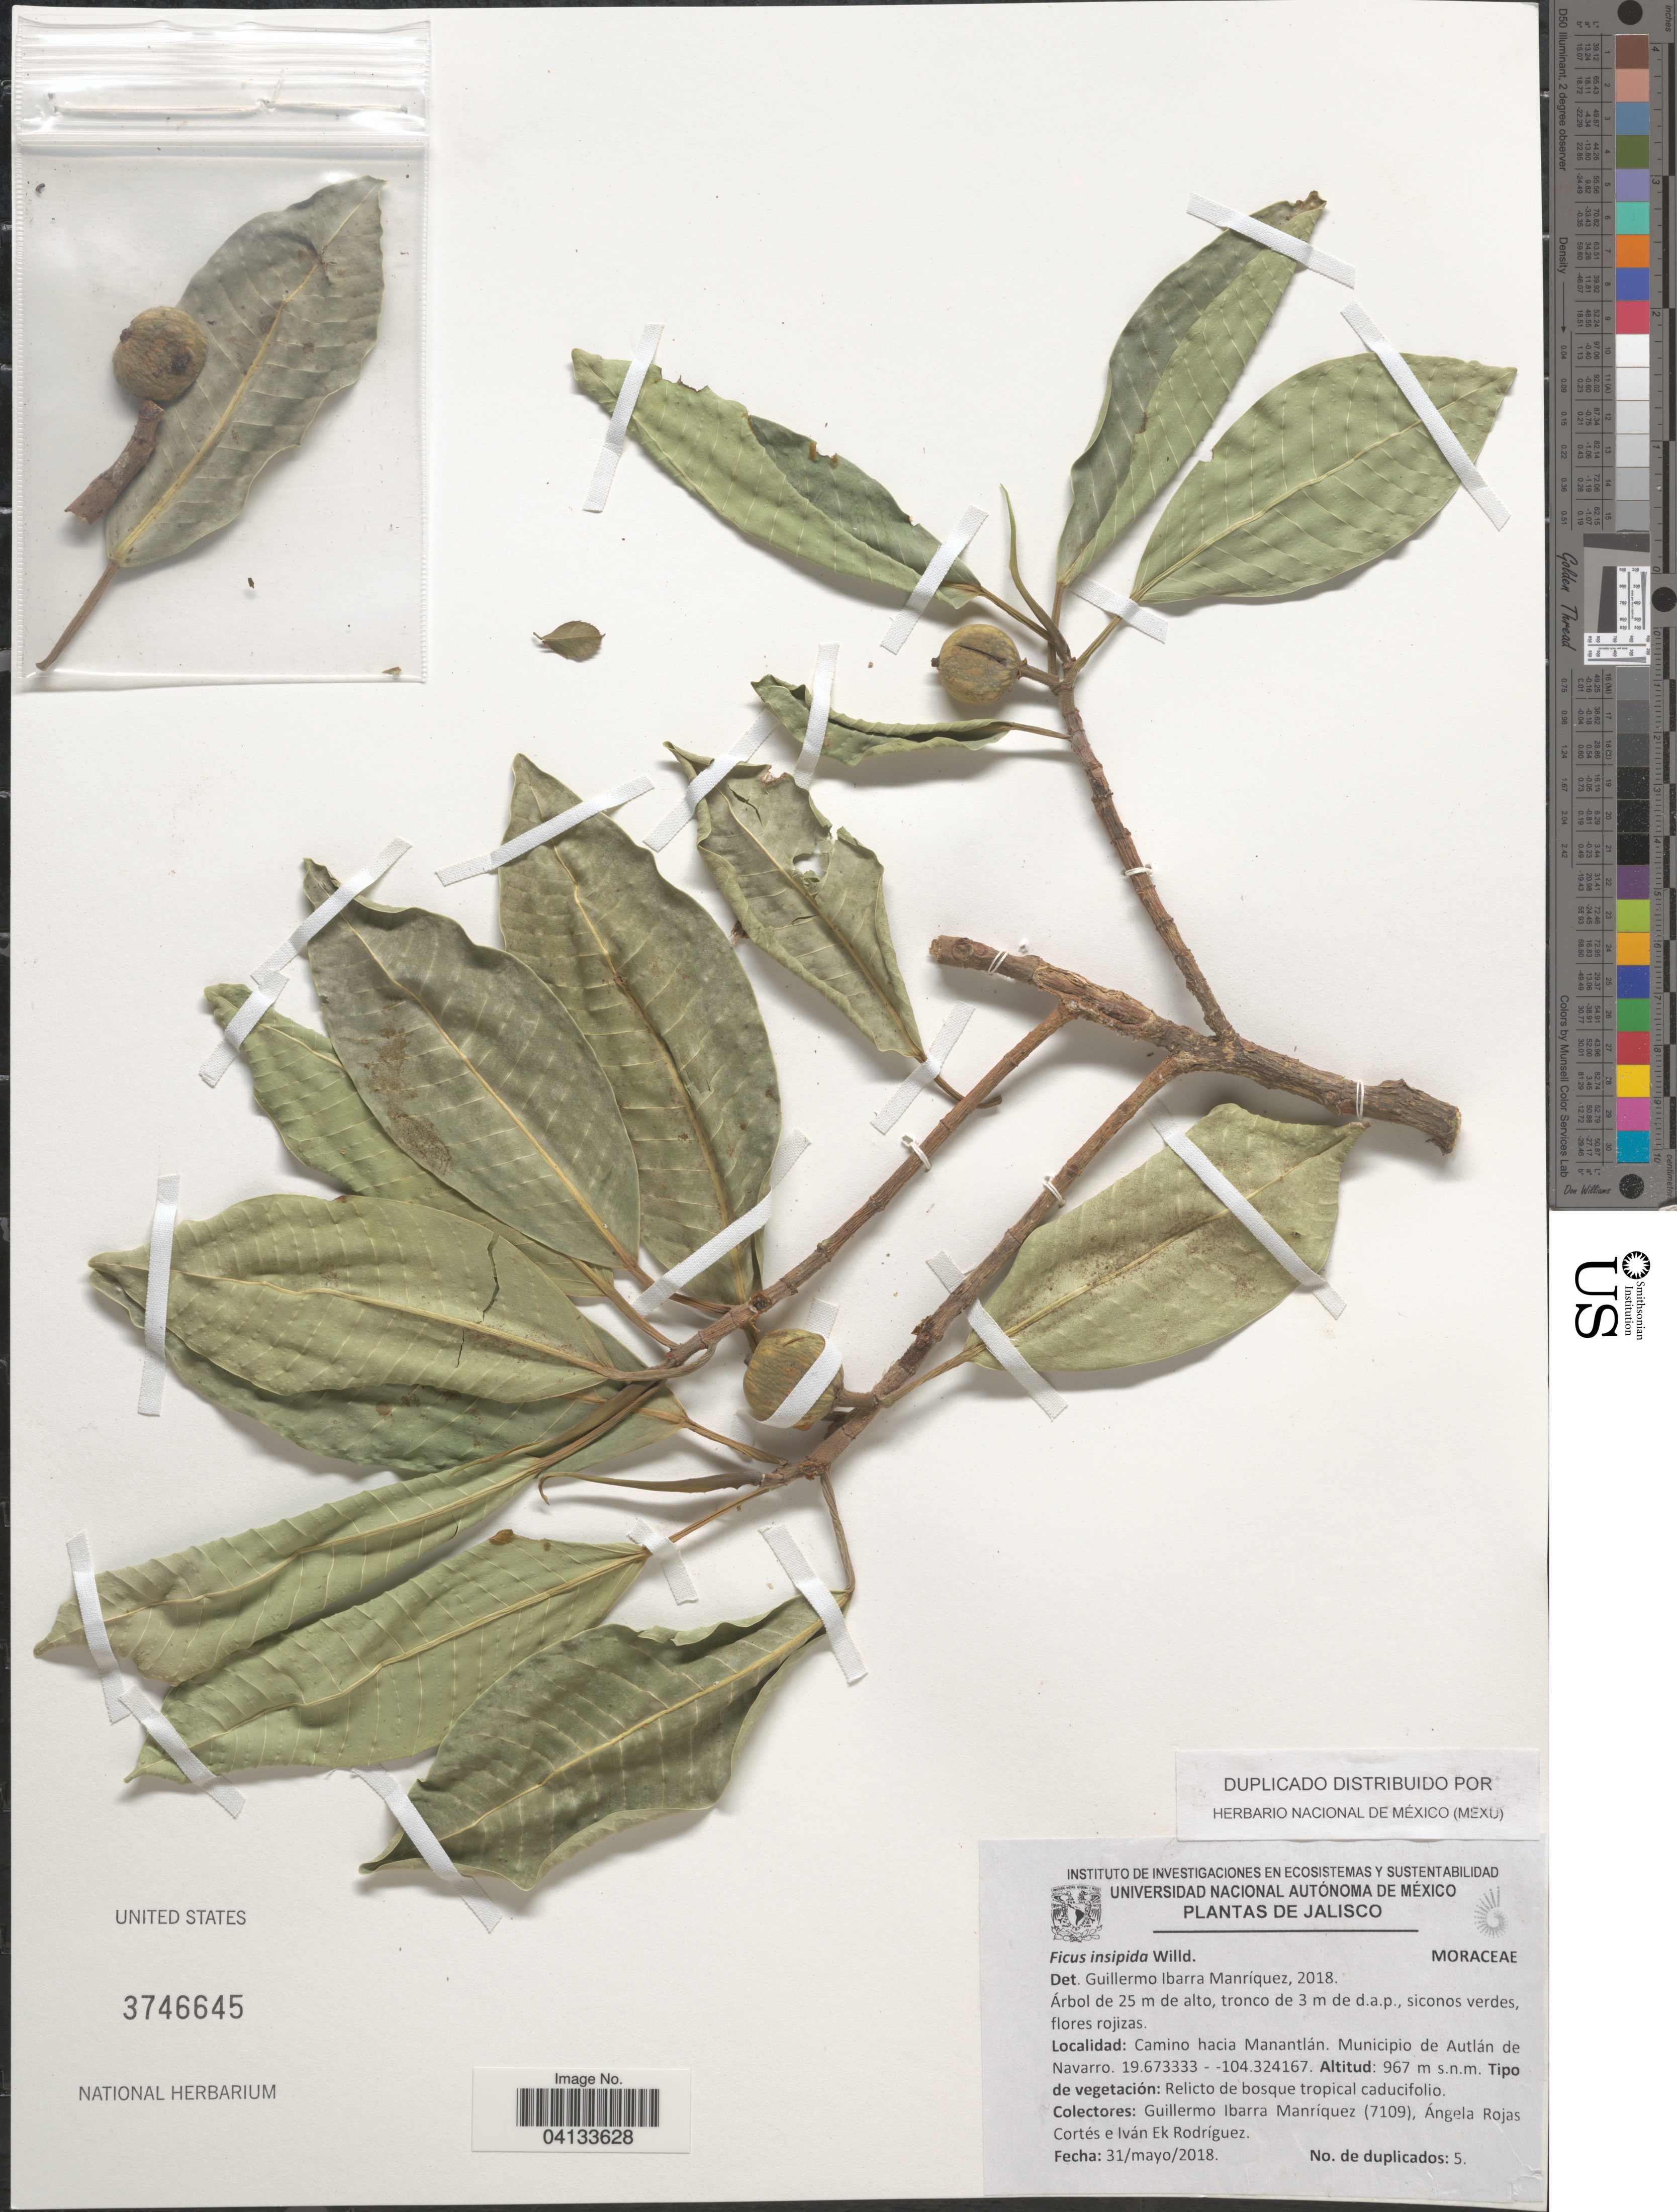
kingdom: Plantae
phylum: Tracheophyta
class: Magnoliopsida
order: Rosales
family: Moraceae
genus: Ficus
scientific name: Ficus insipida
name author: Willd.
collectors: G. Ibarra-Manríquez, A. Rojas & I. Rodríguez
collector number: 7109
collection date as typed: Transcribed d/m/y: 31/5/2018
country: Mexico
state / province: Jalisco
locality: Camino hacia Manantlán. Municipio de Autlán de Navarro.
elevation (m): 967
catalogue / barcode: US 3746645